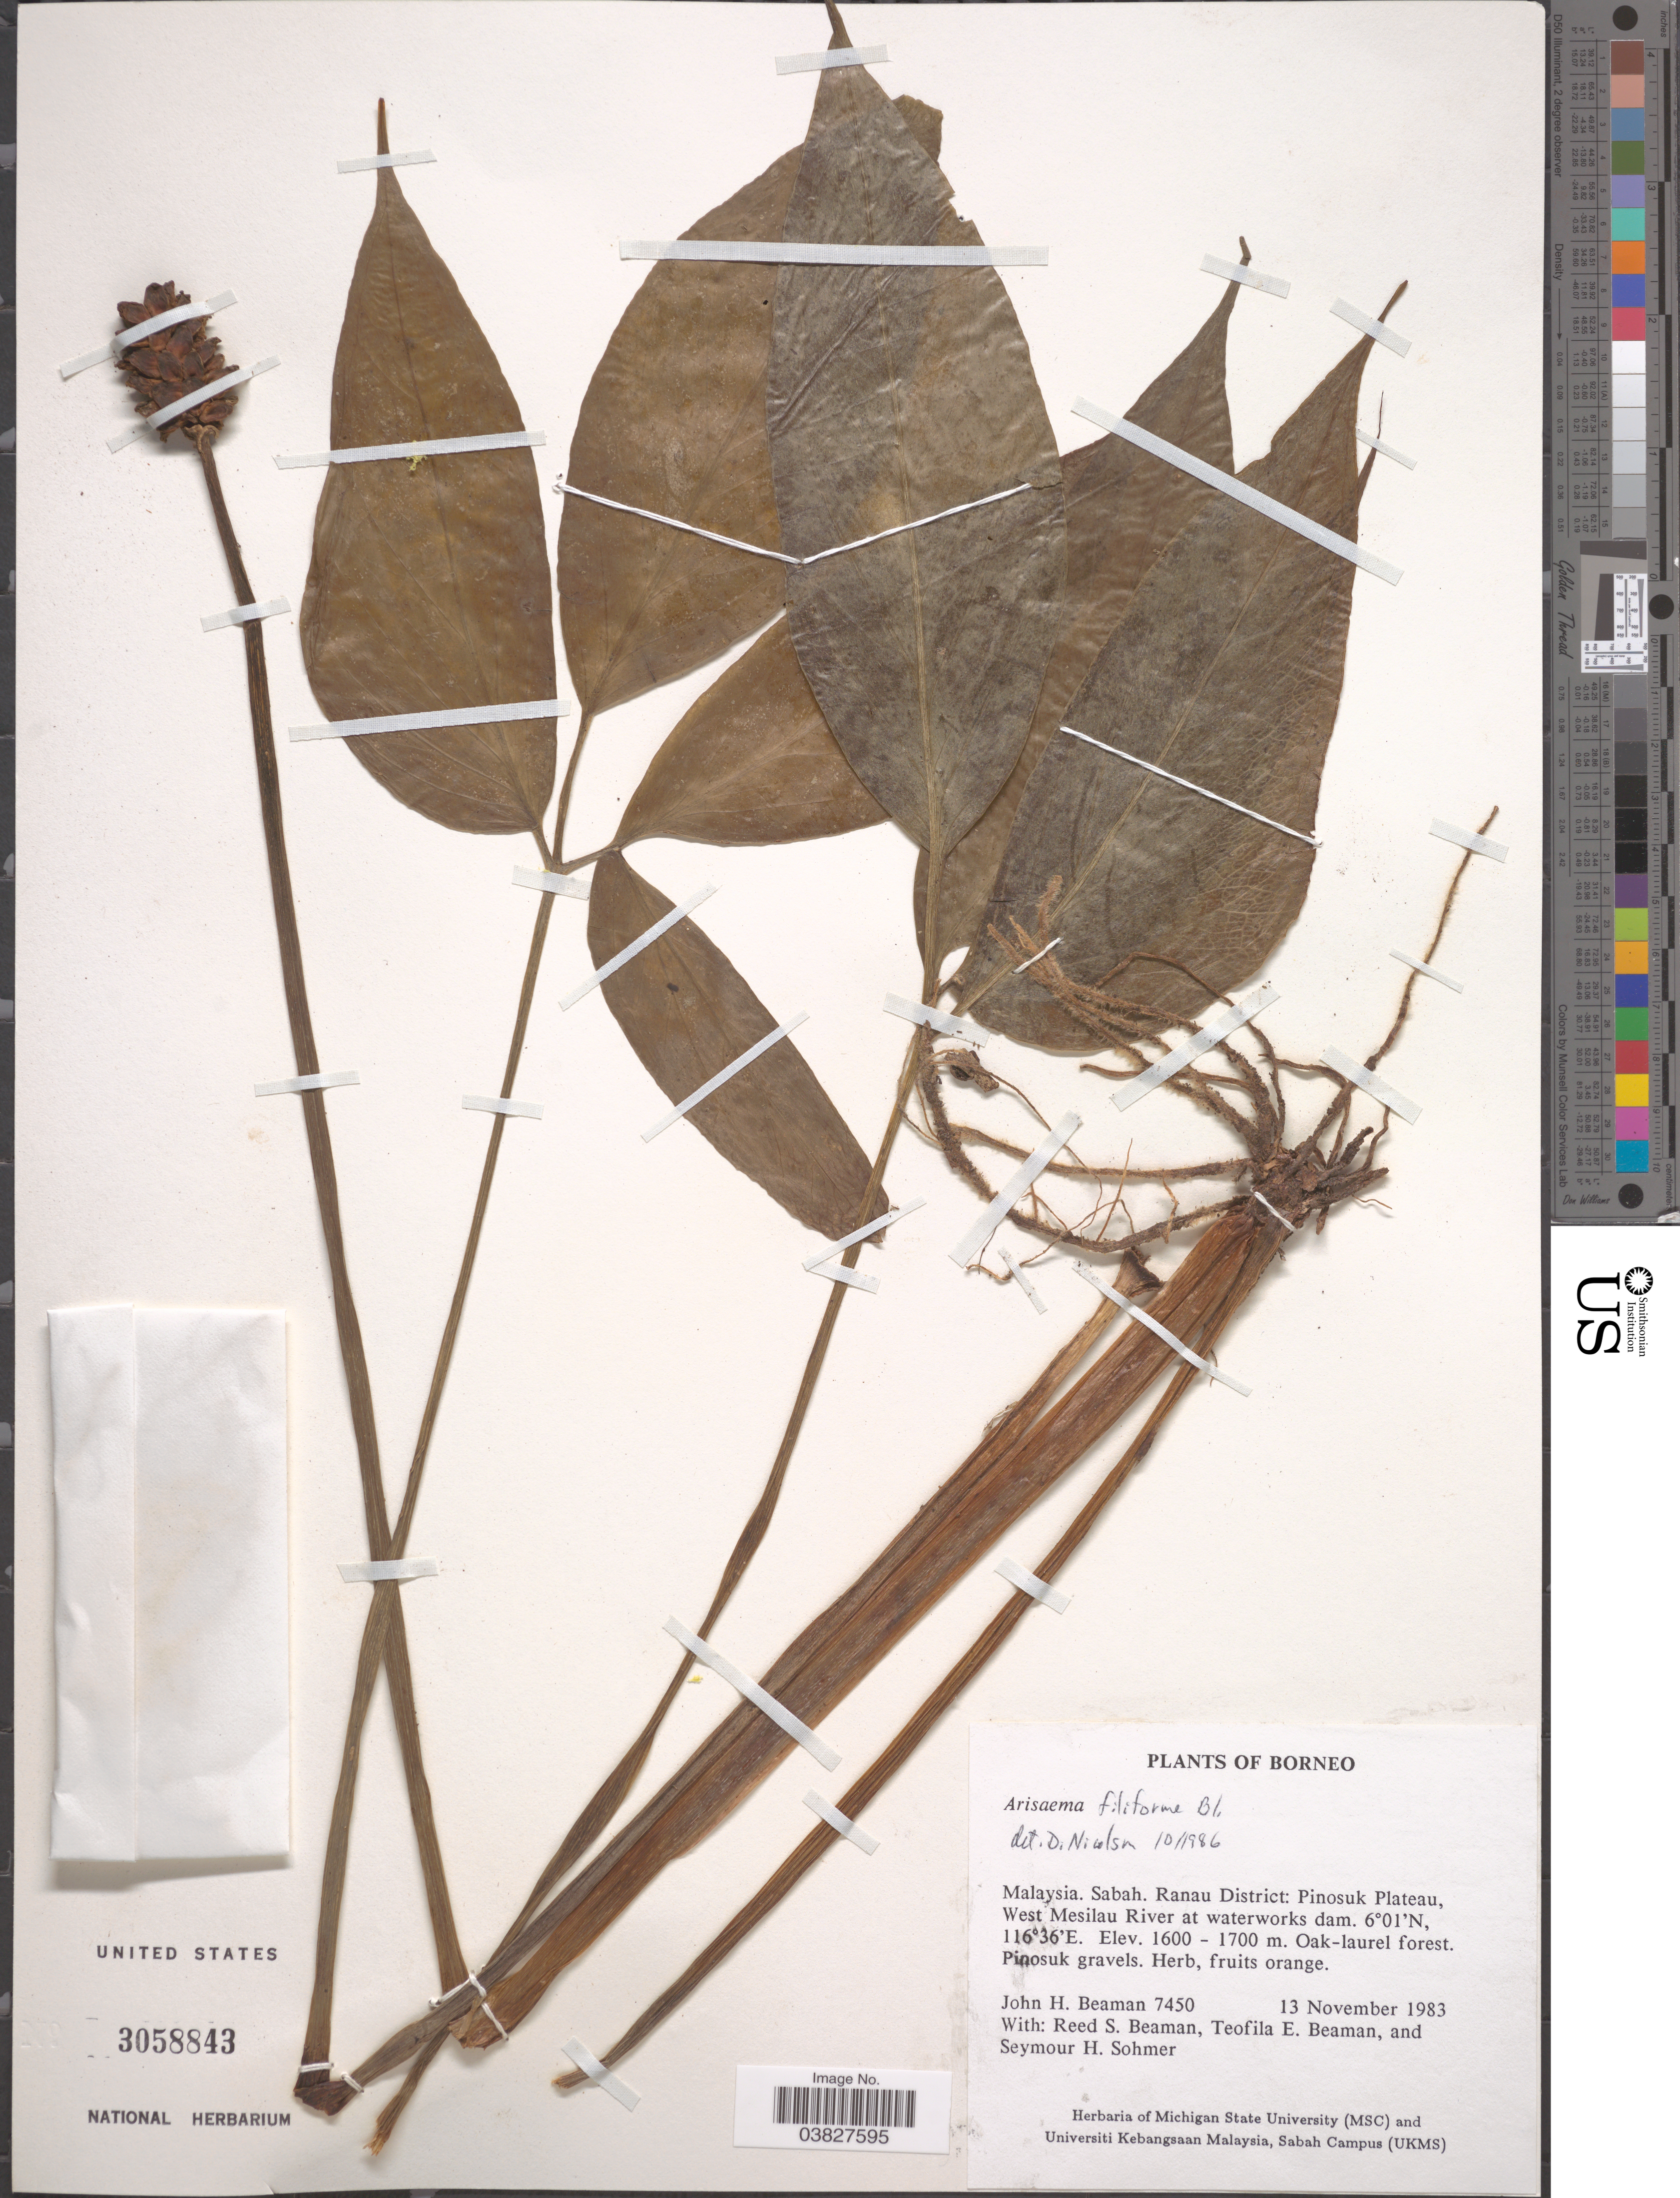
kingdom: Plantae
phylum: Tracheophyta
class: Liliopsida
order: Alismatales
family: Araceae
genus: Arisaema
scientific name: Arisaema filiforme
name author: (Reinw.) Blume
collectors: J. H. Beaman, R. S. Beaman, T. E. Beaman & S. H. Sohmer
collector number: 7450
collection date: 1983-11-13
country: Malaysia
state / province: Sabah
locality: Borneo. Ranau District: Pinosuk Plateau, West Mesilau River at waterworks dam.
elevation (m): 1600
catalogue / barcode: US 3058843